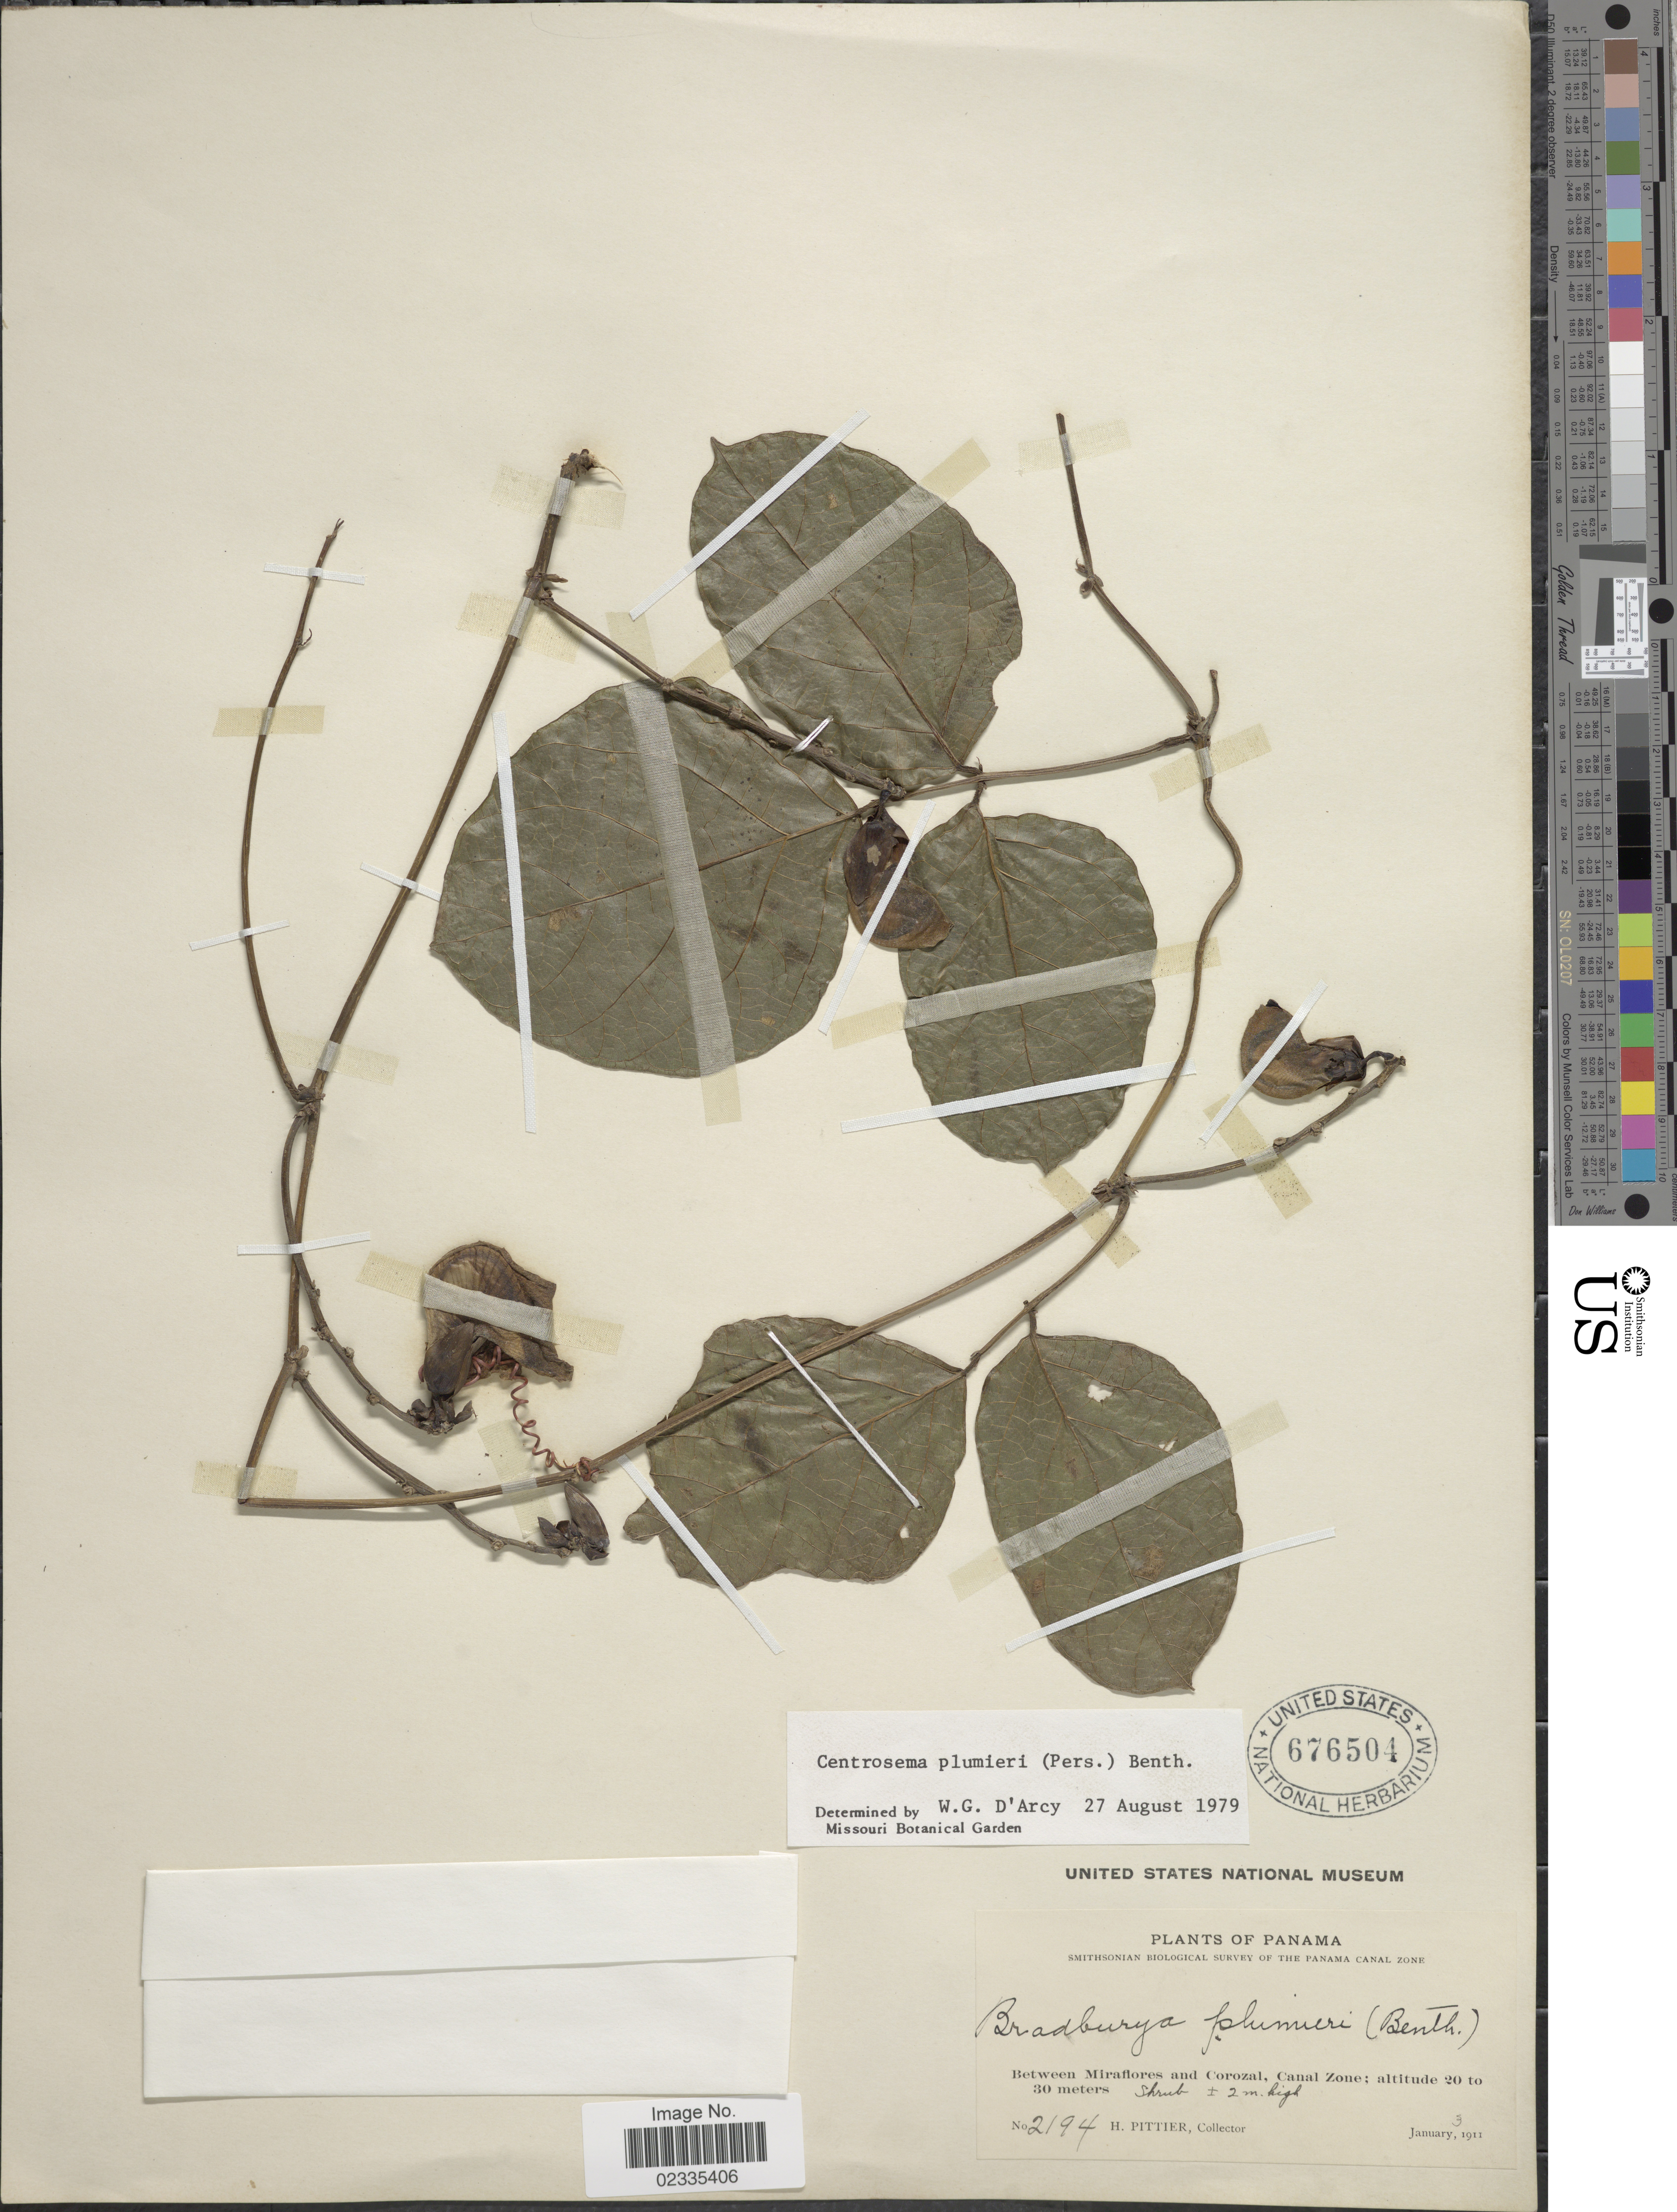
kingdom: Plantae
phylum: Tracheophyta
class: Magnoliopsida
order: Fabales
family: Fabaceae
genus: Centrosema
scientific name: Centrosema plumieri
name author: (Turpin ex Pers.) Benth.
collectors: H. F. Pittier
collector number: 2194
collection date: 1911-01-03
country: Panama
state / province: Panamá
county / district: Canal Zone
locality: Between Miraflores and Corozal, Canal Zone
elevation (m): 20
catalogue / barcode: US 676504